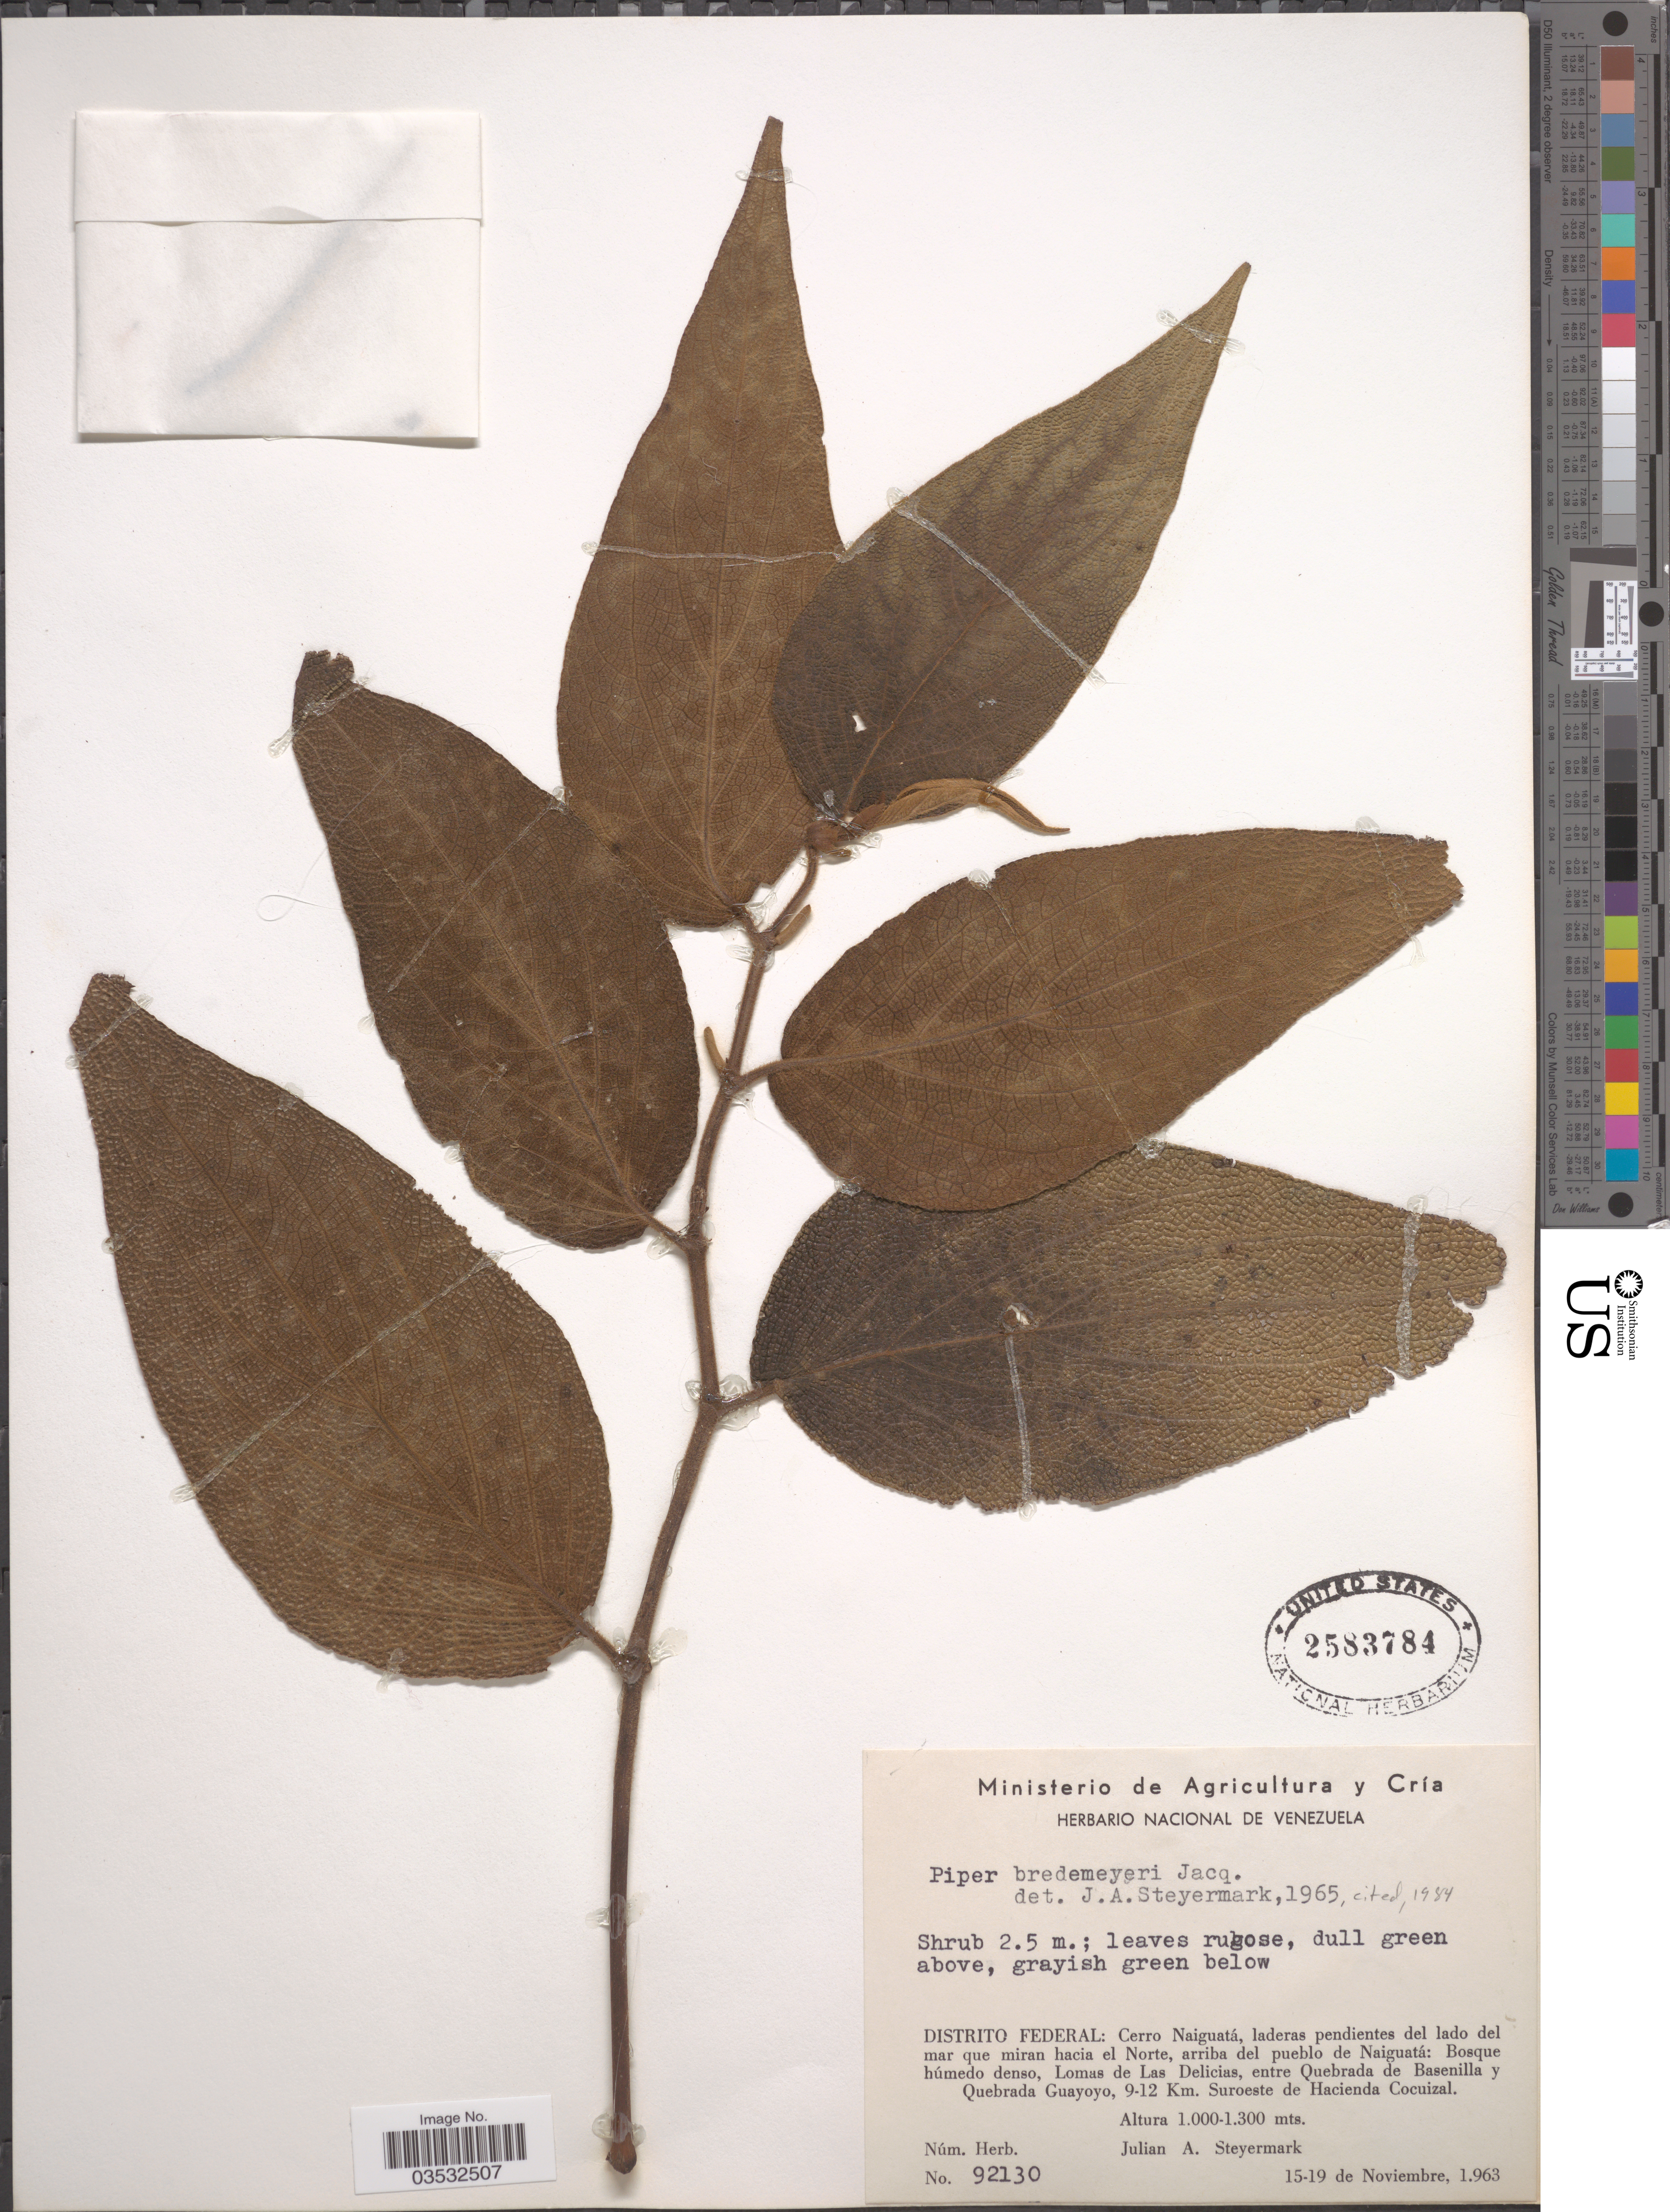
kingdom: Plantae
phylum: Tracheophyta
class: Magnoliopsida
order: Piperales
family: Piperaceae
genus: Piper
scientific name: Piper bredemeyeri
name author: J. Jacq.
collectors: J. Steyermark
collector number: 92130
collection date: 1963-11-15/1963-11-19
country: Venezuela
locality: Distrito Federal: Cerro Naiguatá, laderas pendientes del lado del mar que miran hacia el Norte, arriba del pueblo de Naiguatá: Bosque húmedo denso, Lomas de Las Delicias, entre Quebrada de basenilla y Quebrada Guayoyo, 9-12 Km. Suroeste de Hacienda Cocuizal.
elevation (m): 1000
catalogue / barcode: US 2583784